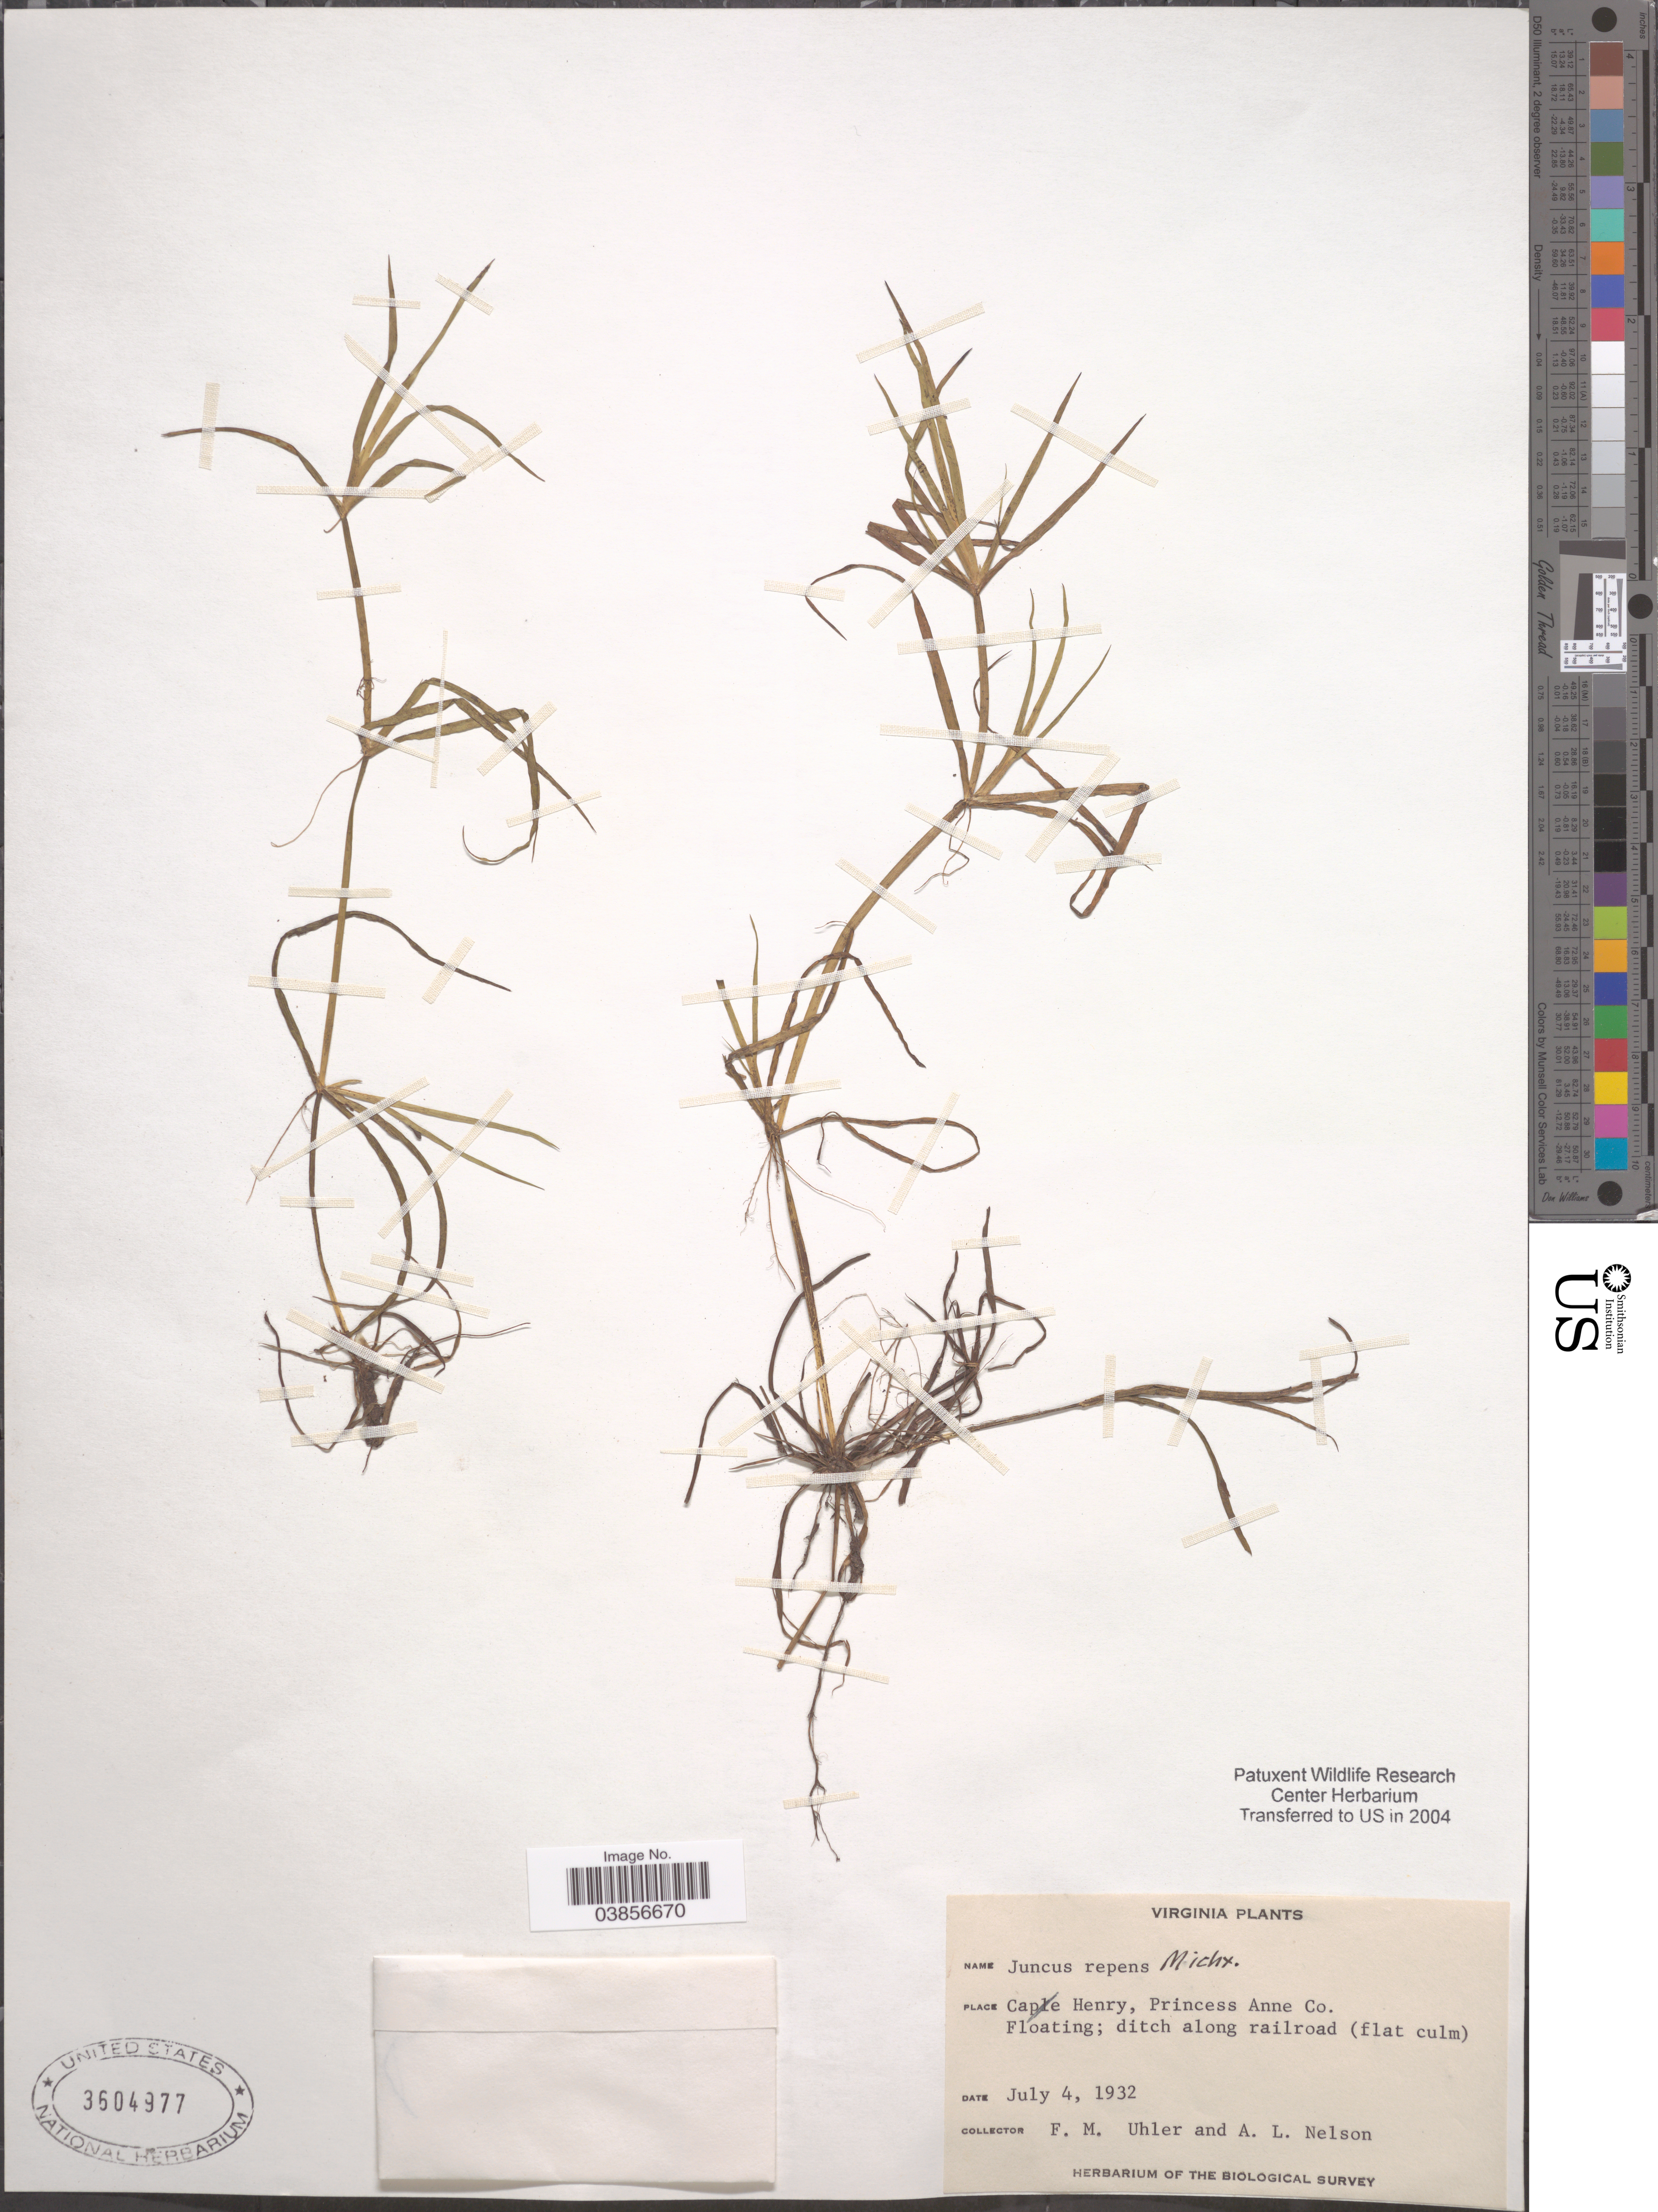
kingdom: Plantae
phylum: Tracheophyta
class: Liliopsida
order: Poales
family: Juncaceae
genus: Juncus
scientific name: Juncus repens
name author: Michx.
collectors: F. M. Uhler & A. L. Nelson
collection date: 1932-07-04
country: United States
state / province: Virginia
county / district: City of Virginia Beach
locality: Cape Henry, Princess Anne Co. Along railroad.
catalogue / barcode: US 3604977